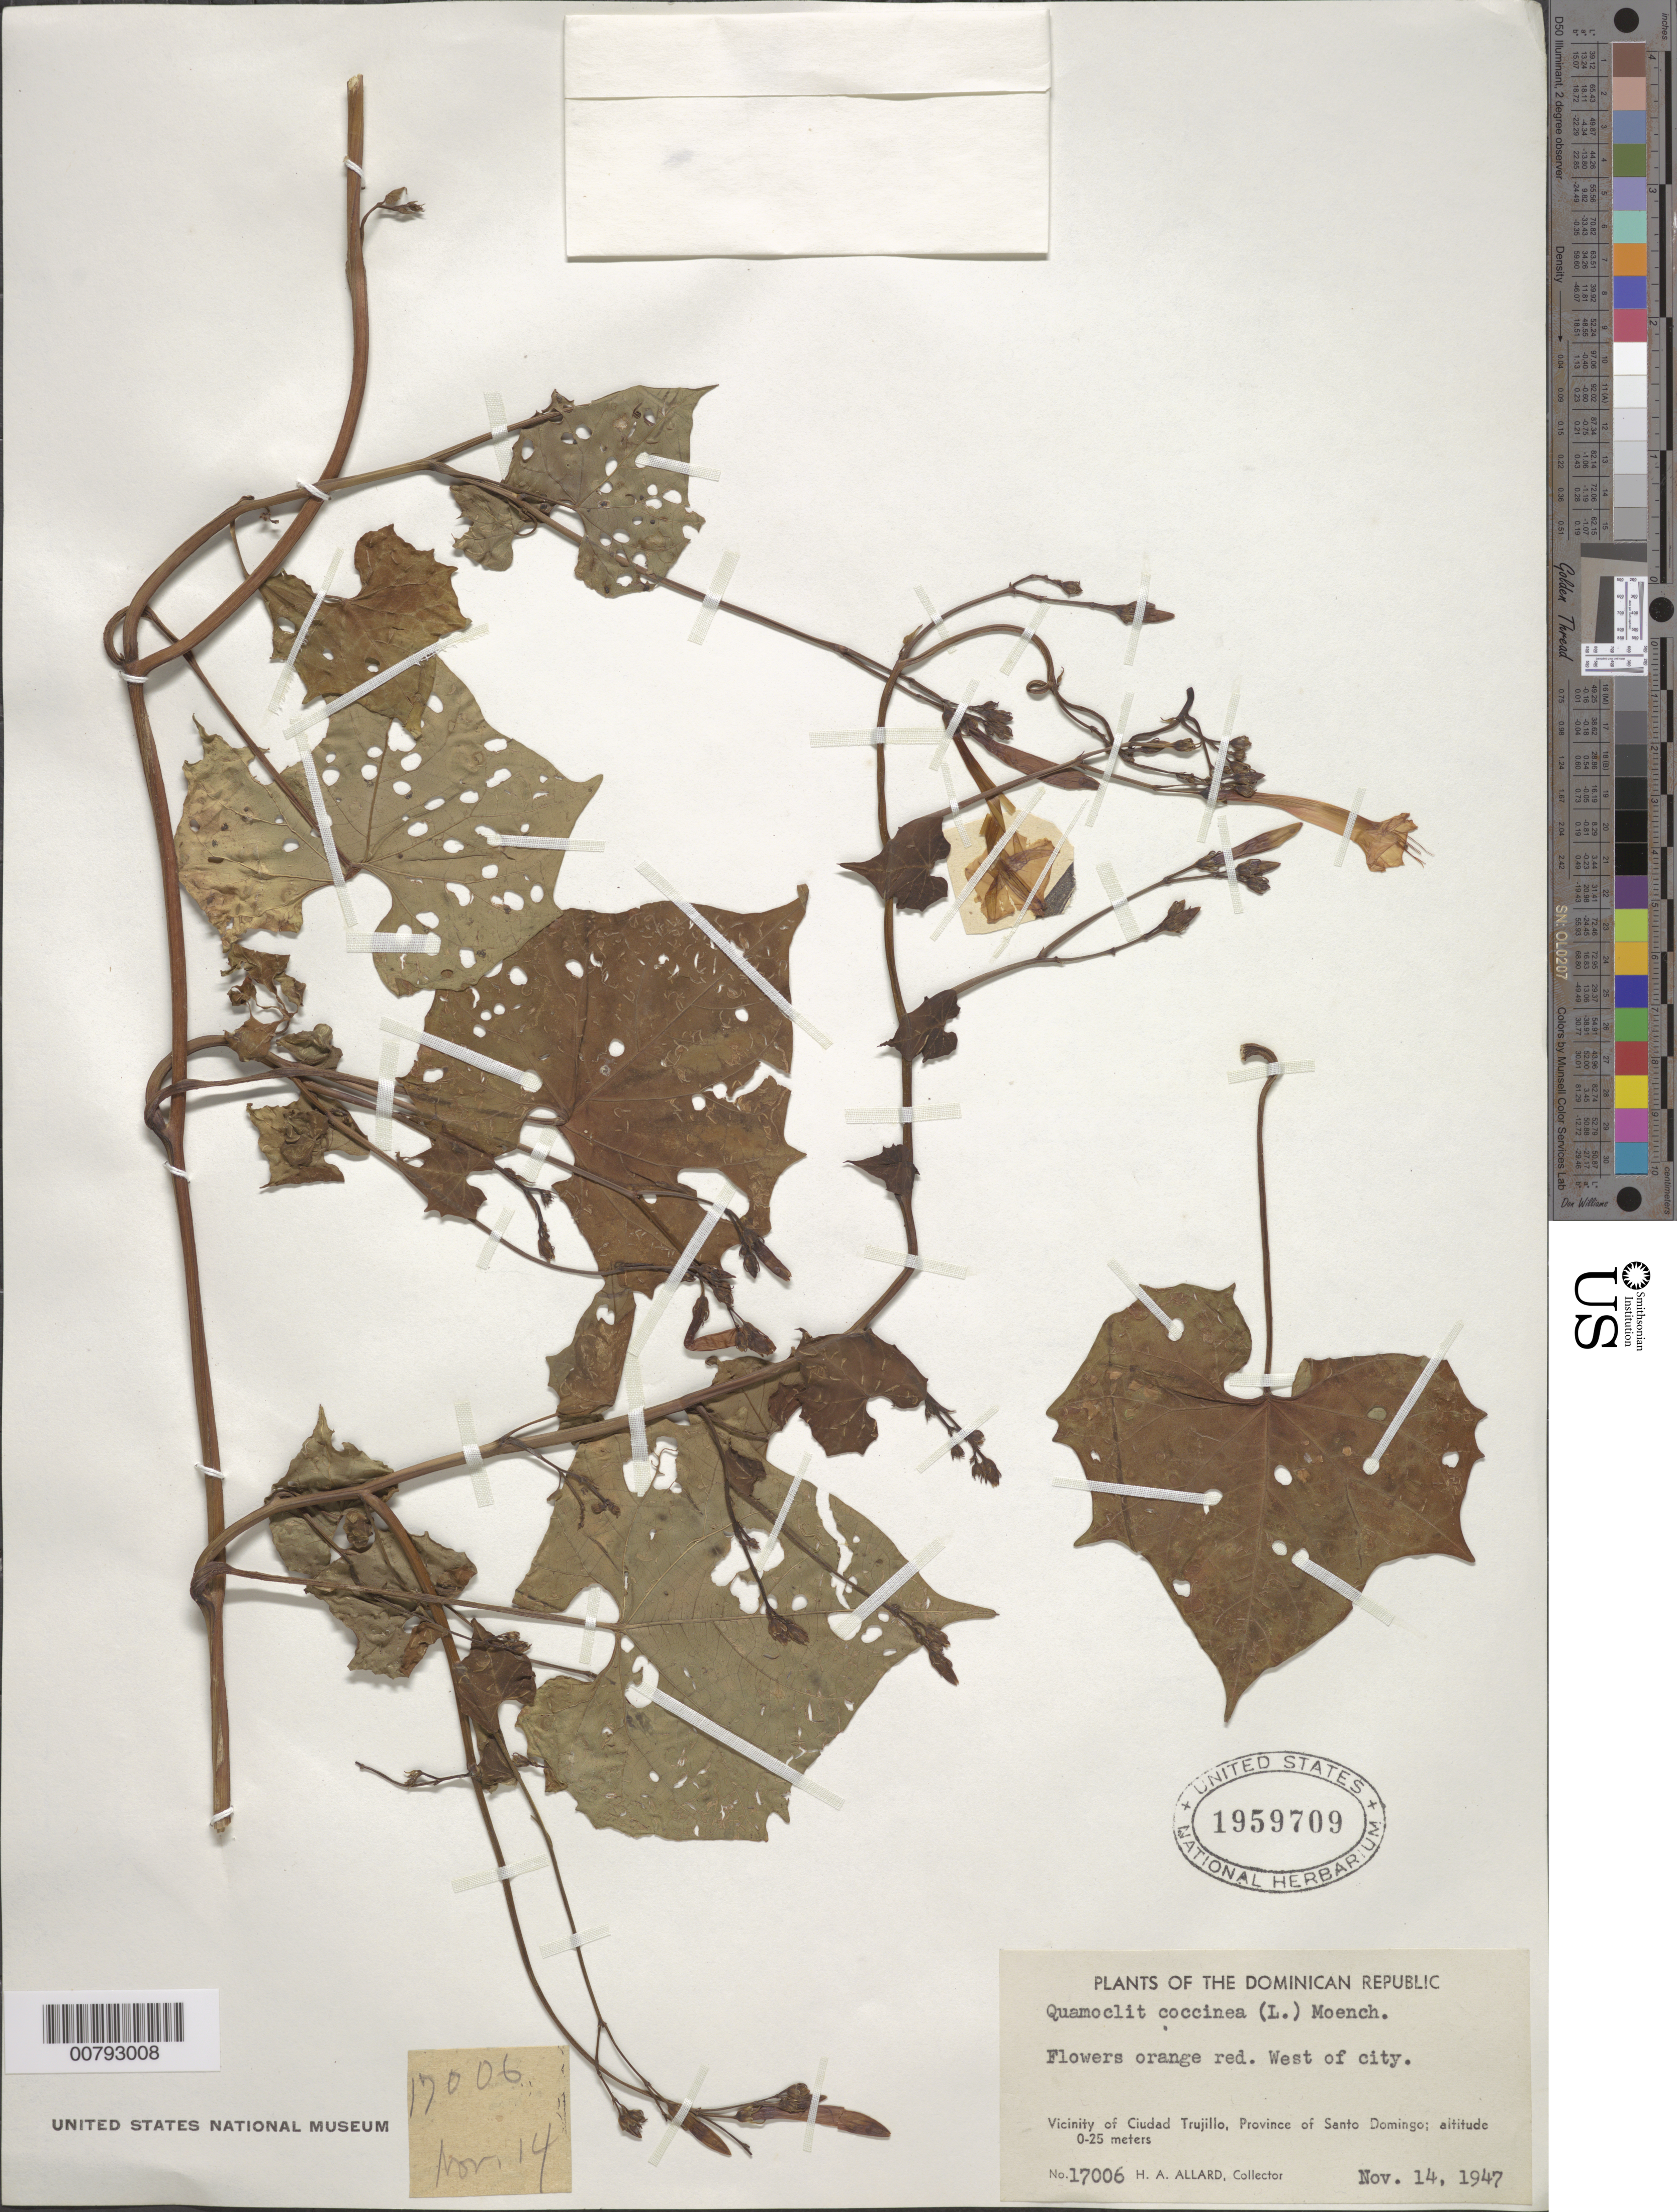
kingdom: Plantae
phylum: Tracheophyta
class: Magnoliopsida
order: Solanales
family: Convolvulaceae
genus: Ipomoea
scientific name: Ipomoea hederifolia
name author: L.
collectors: H. A. Allard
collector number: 17006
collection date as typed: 14 Nov 1947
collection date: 1947-11-14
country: Dominican Republic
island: Hispaniola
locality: Province of Santo Domingo, vicinity of Ciudad Trujillo, west of city.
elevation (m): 0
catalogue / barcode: US 1959709